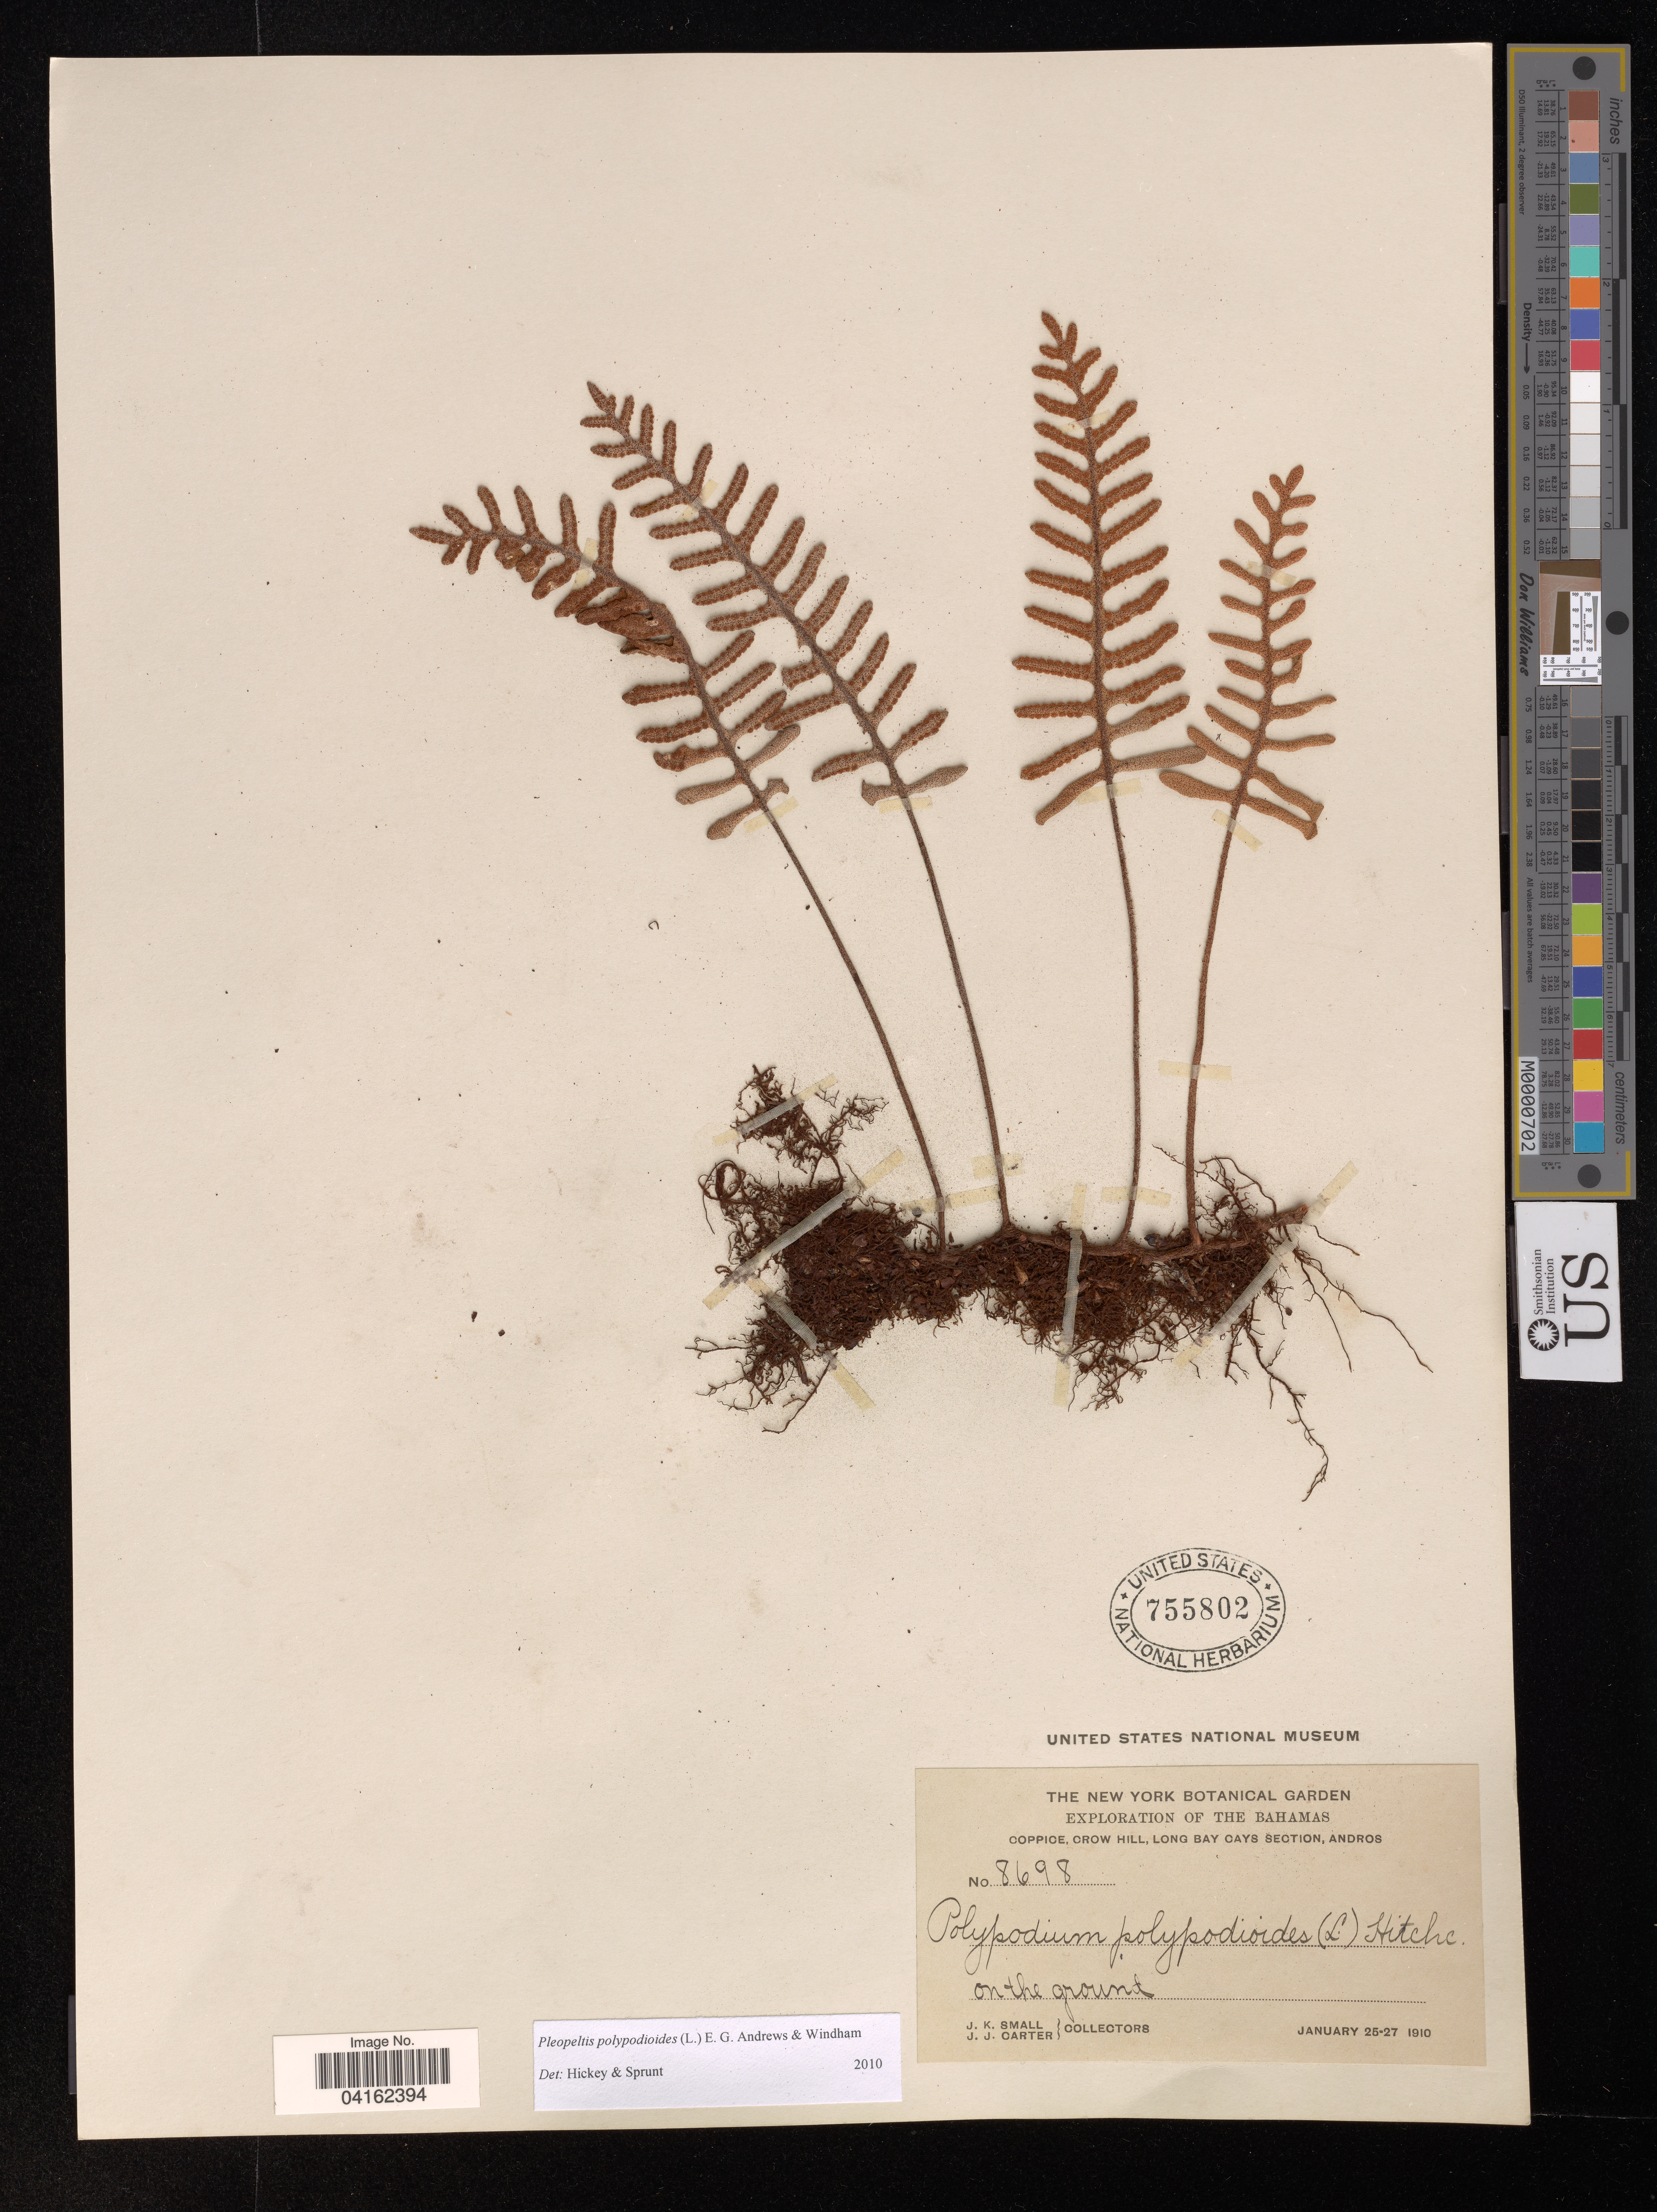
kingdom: Plantae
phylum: Tracheophyta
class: Polypodiopsida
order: Polypodiales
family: Polypodiaceae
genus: Pleopeltis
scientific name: Pleopeltis polypodioides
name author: (L.) E.G. Andrews & Windham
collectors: J. K. Small & J. Carter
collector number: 8698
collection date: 1910-01-25/1910-01-27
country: Bahamas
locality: Exploration of the Bahamas. Coppice, Crow Hill, Long Bay Cays Section, Andros. On the ground.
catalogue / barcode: US 755802